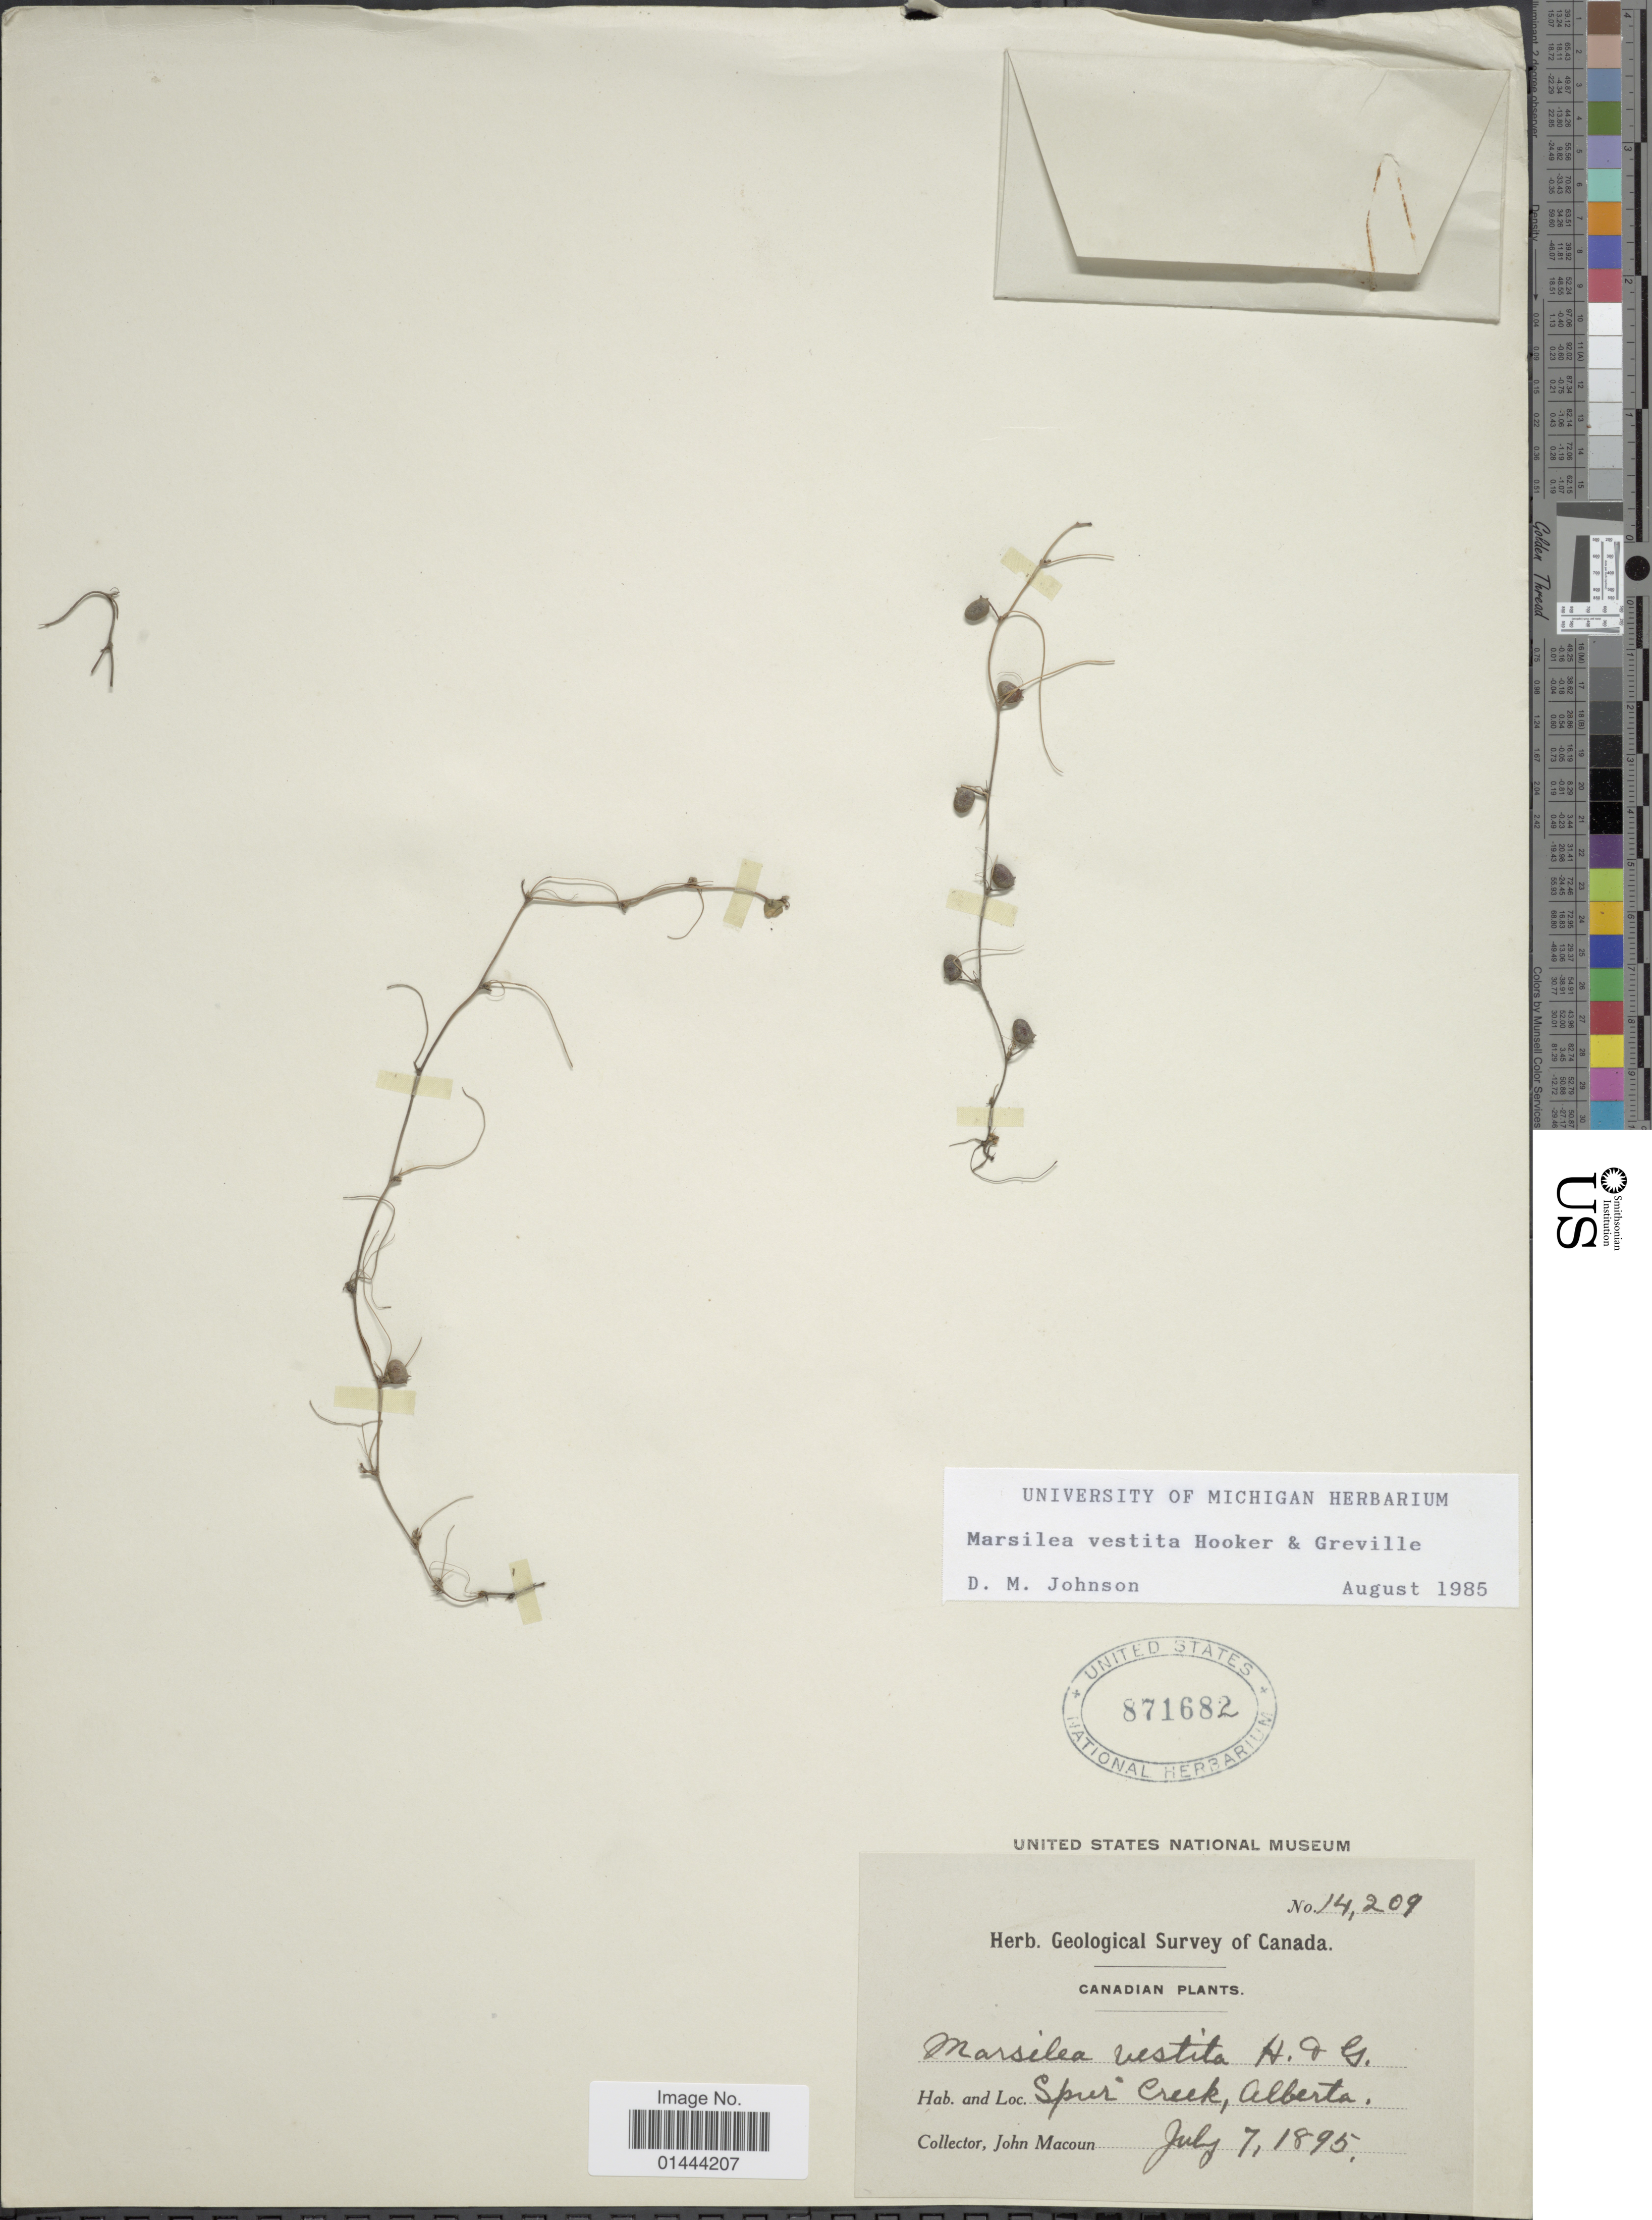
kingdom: Plantae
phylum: Tracheophyta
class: Polypodiopsida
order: Salviniales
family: Marsileaceae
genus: Marsilea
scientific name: Marsilea vestita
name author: Hook. & Grev.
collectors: J. Macoun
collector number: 14209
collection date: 1895-07-07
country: Canada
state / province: Alberta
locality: Spur Creek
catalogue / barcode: US 871682